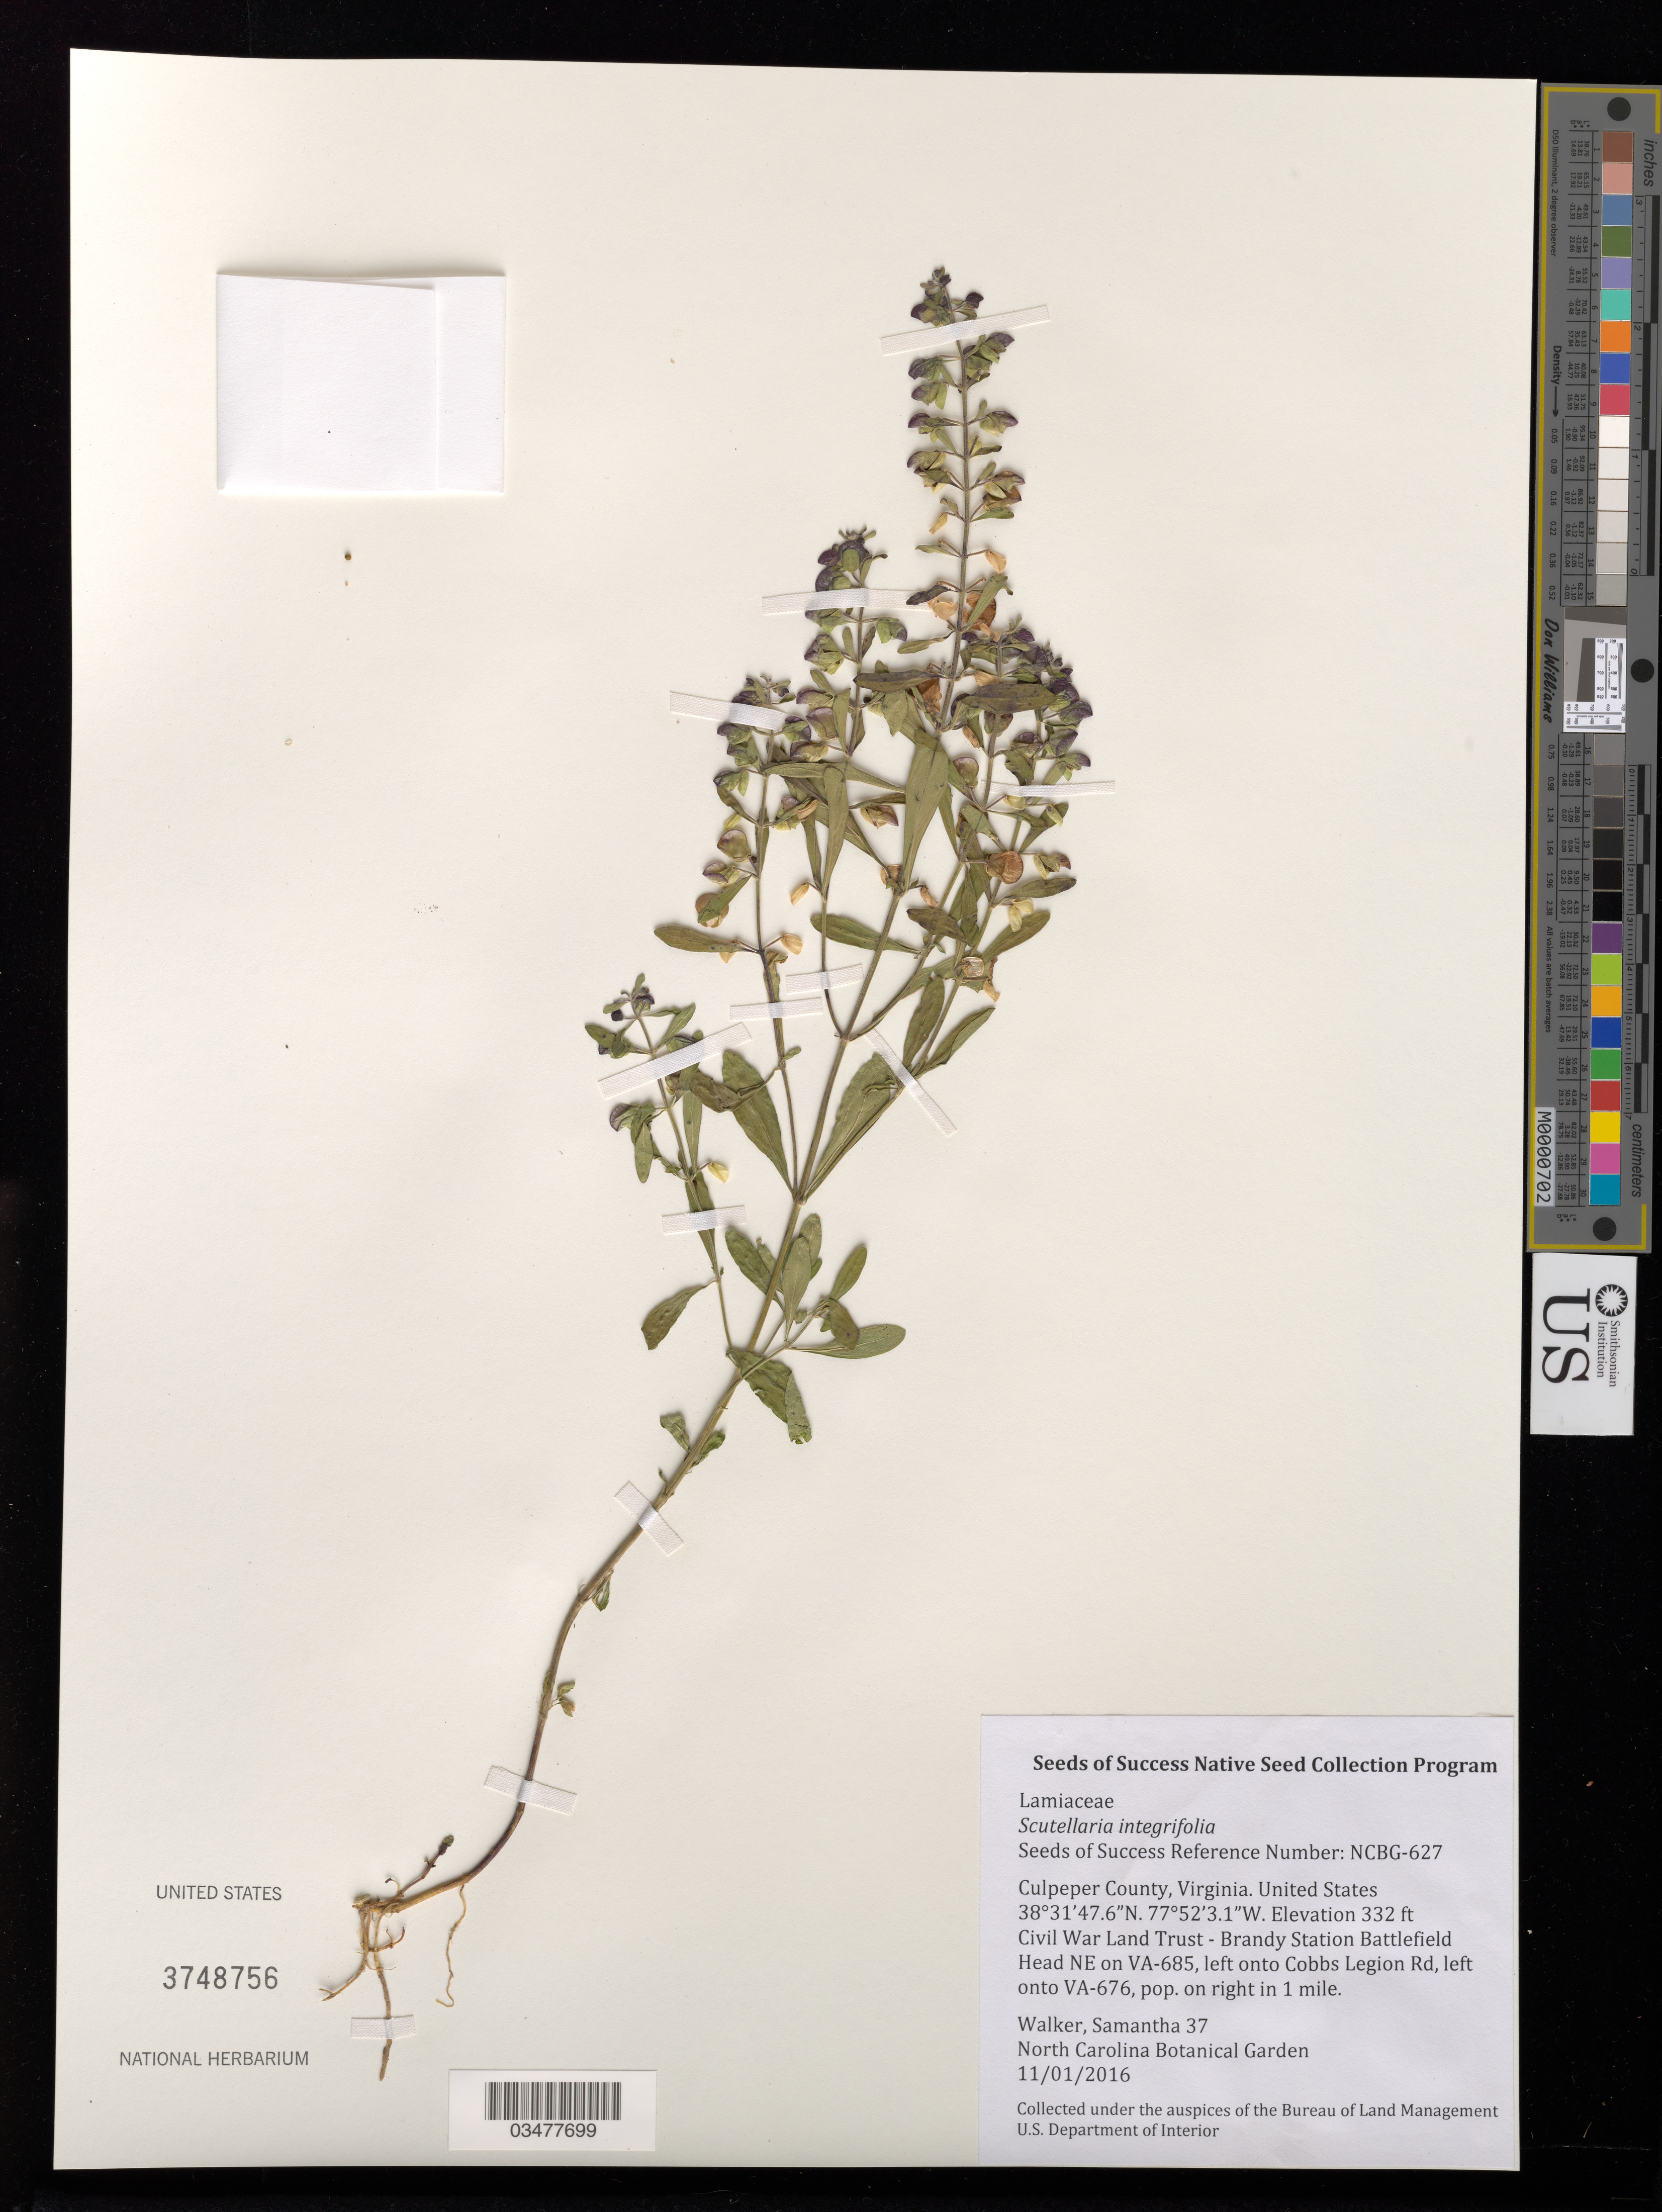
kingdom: Plantae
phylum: Tracheophyta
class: Magnoliopsida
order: Lamiales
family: Lamiaceae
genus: Scutellaria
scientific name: Scutellaria integrifolia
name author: L.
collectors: S. Walker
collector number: NCBG-627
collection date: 2016-11-01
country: United States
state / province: Virginia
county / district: Culpeper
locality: Brandy Station Battlefield - Civil War Landtrust, 1 mi. on VA-676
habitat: Meadow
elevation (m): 101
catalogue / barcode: US 3748756